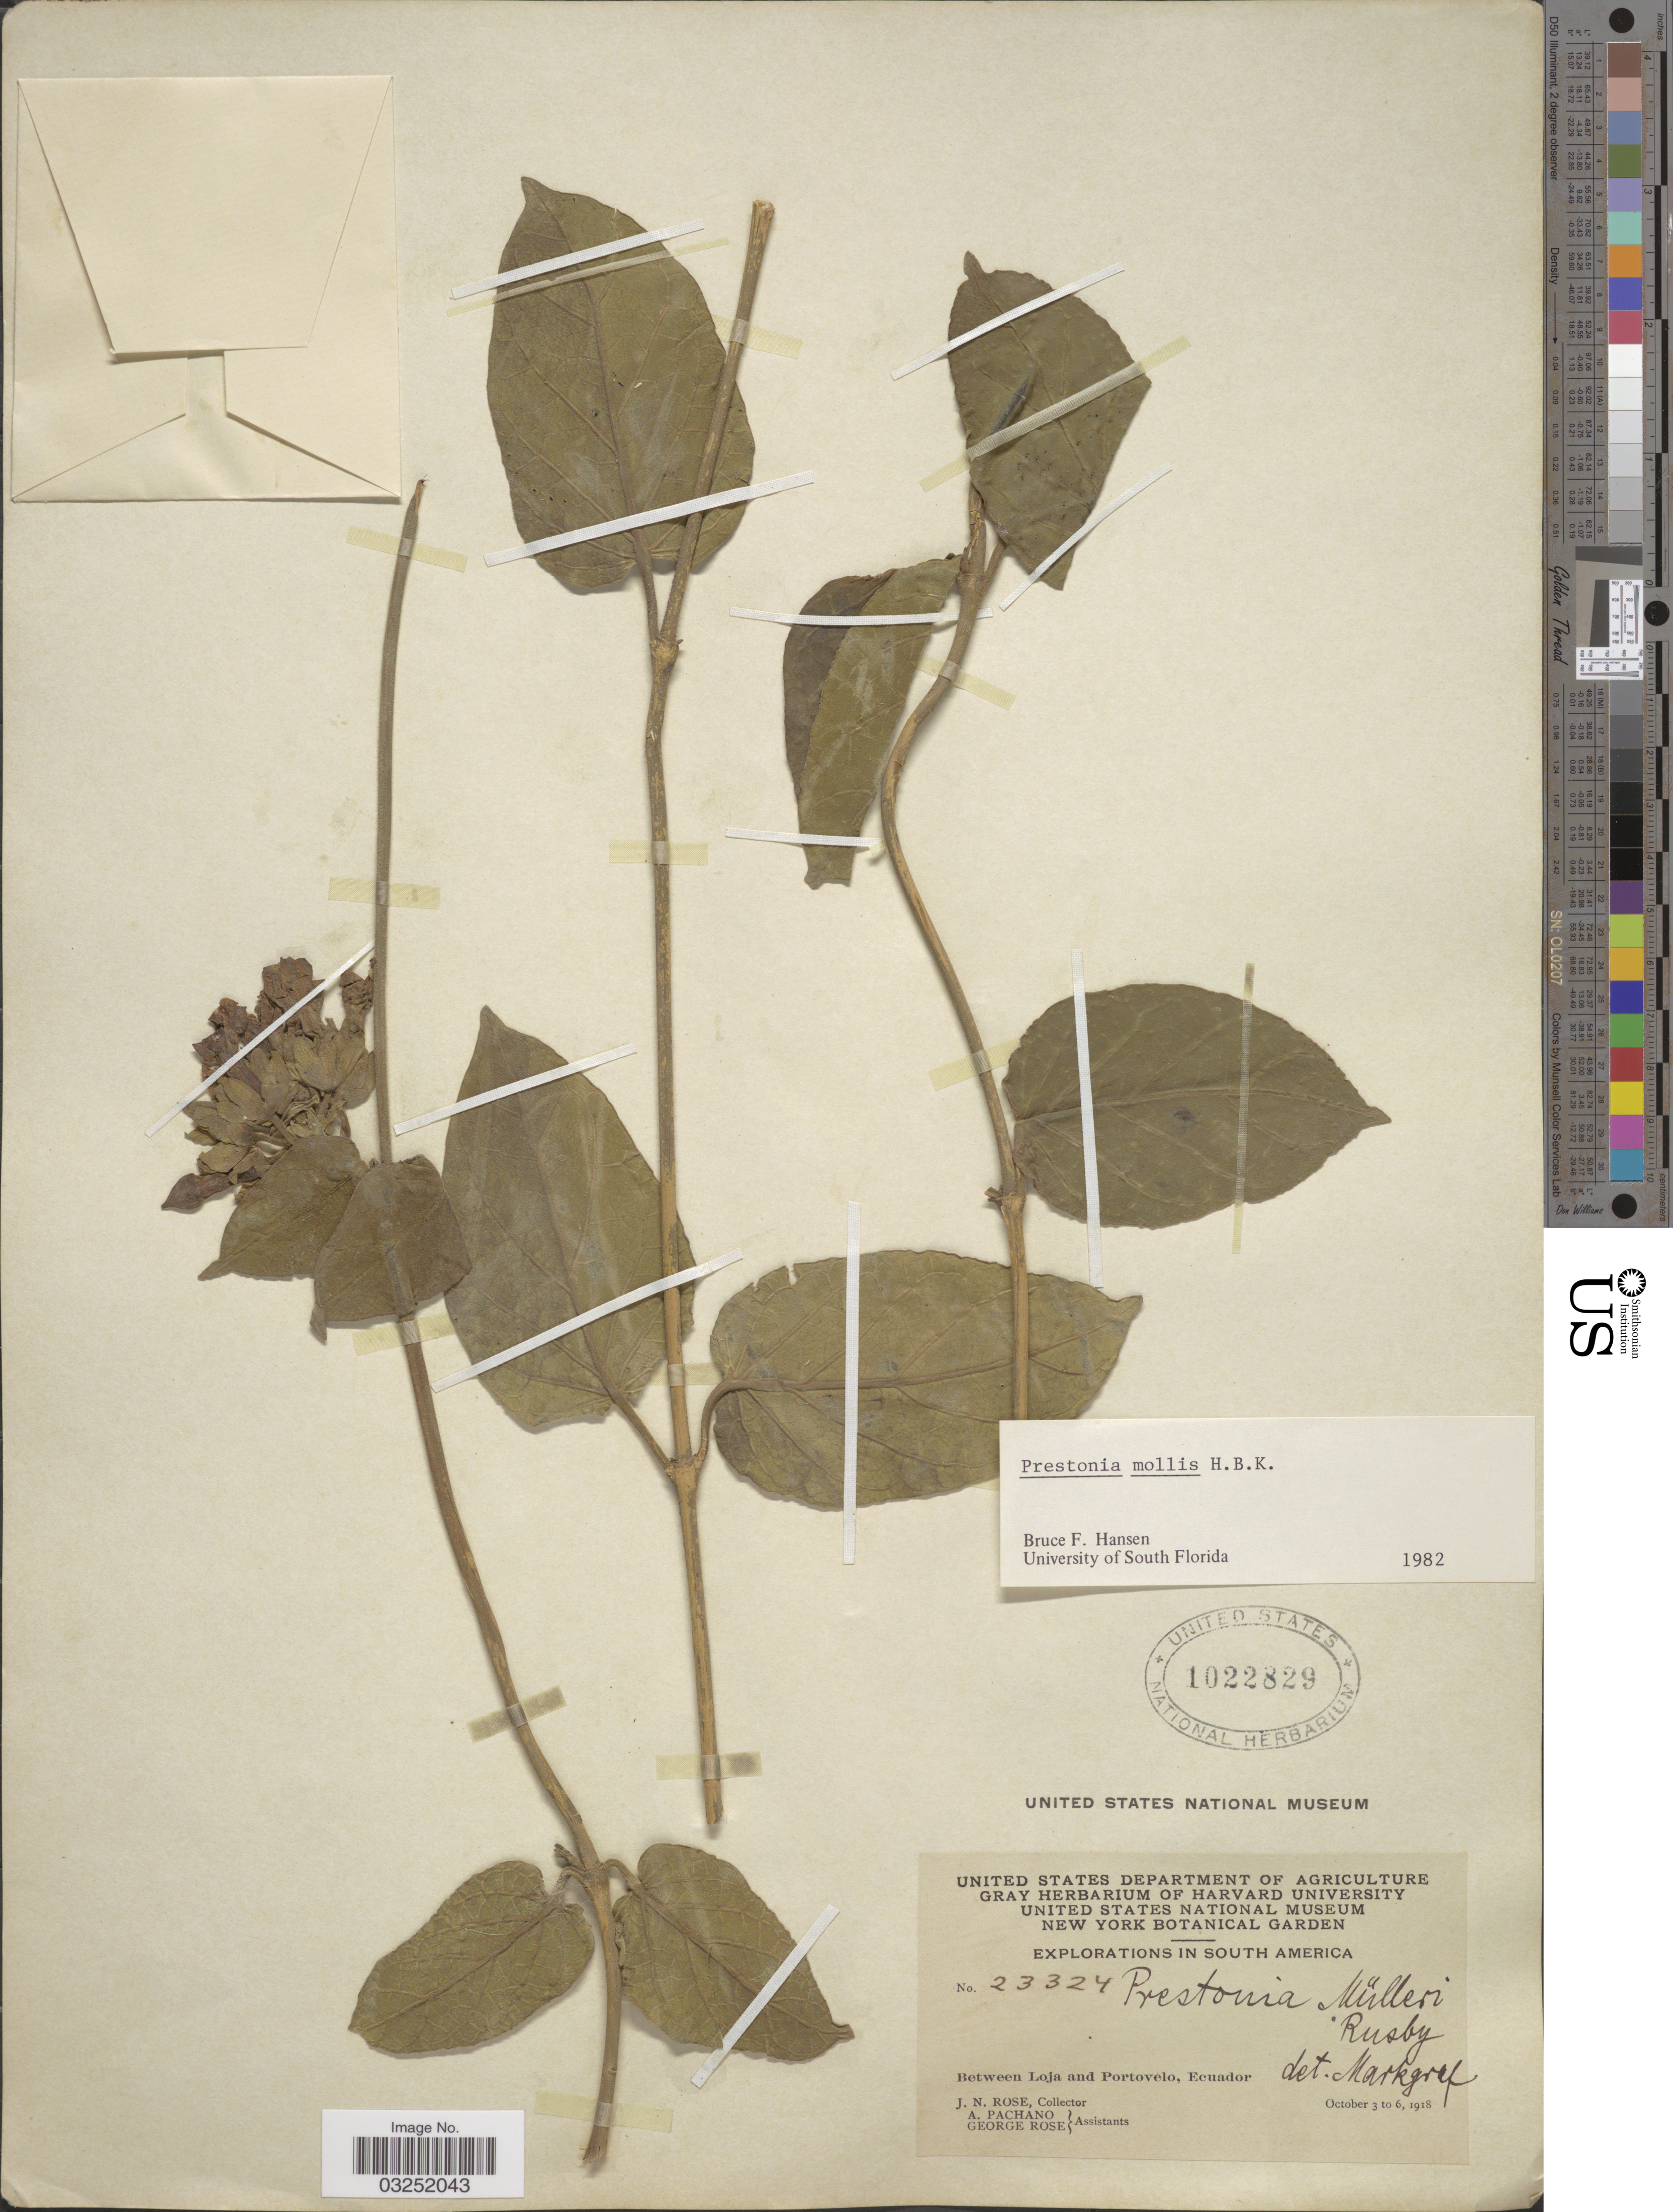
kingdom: Plantae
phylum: Tracheophyta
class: Magnoliopsida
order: Gentianales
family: Apocynaceae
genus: Prestonia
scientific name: Prestonia mollis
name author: Kunth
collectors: J. N. Rose, A. Pachano & G. Rose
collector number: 23324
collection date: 1918-10-03/1918-10-06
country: Ecuador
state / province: Loja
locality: Between Loja and Portovelo, Ecuador.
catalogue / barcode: US 1022829